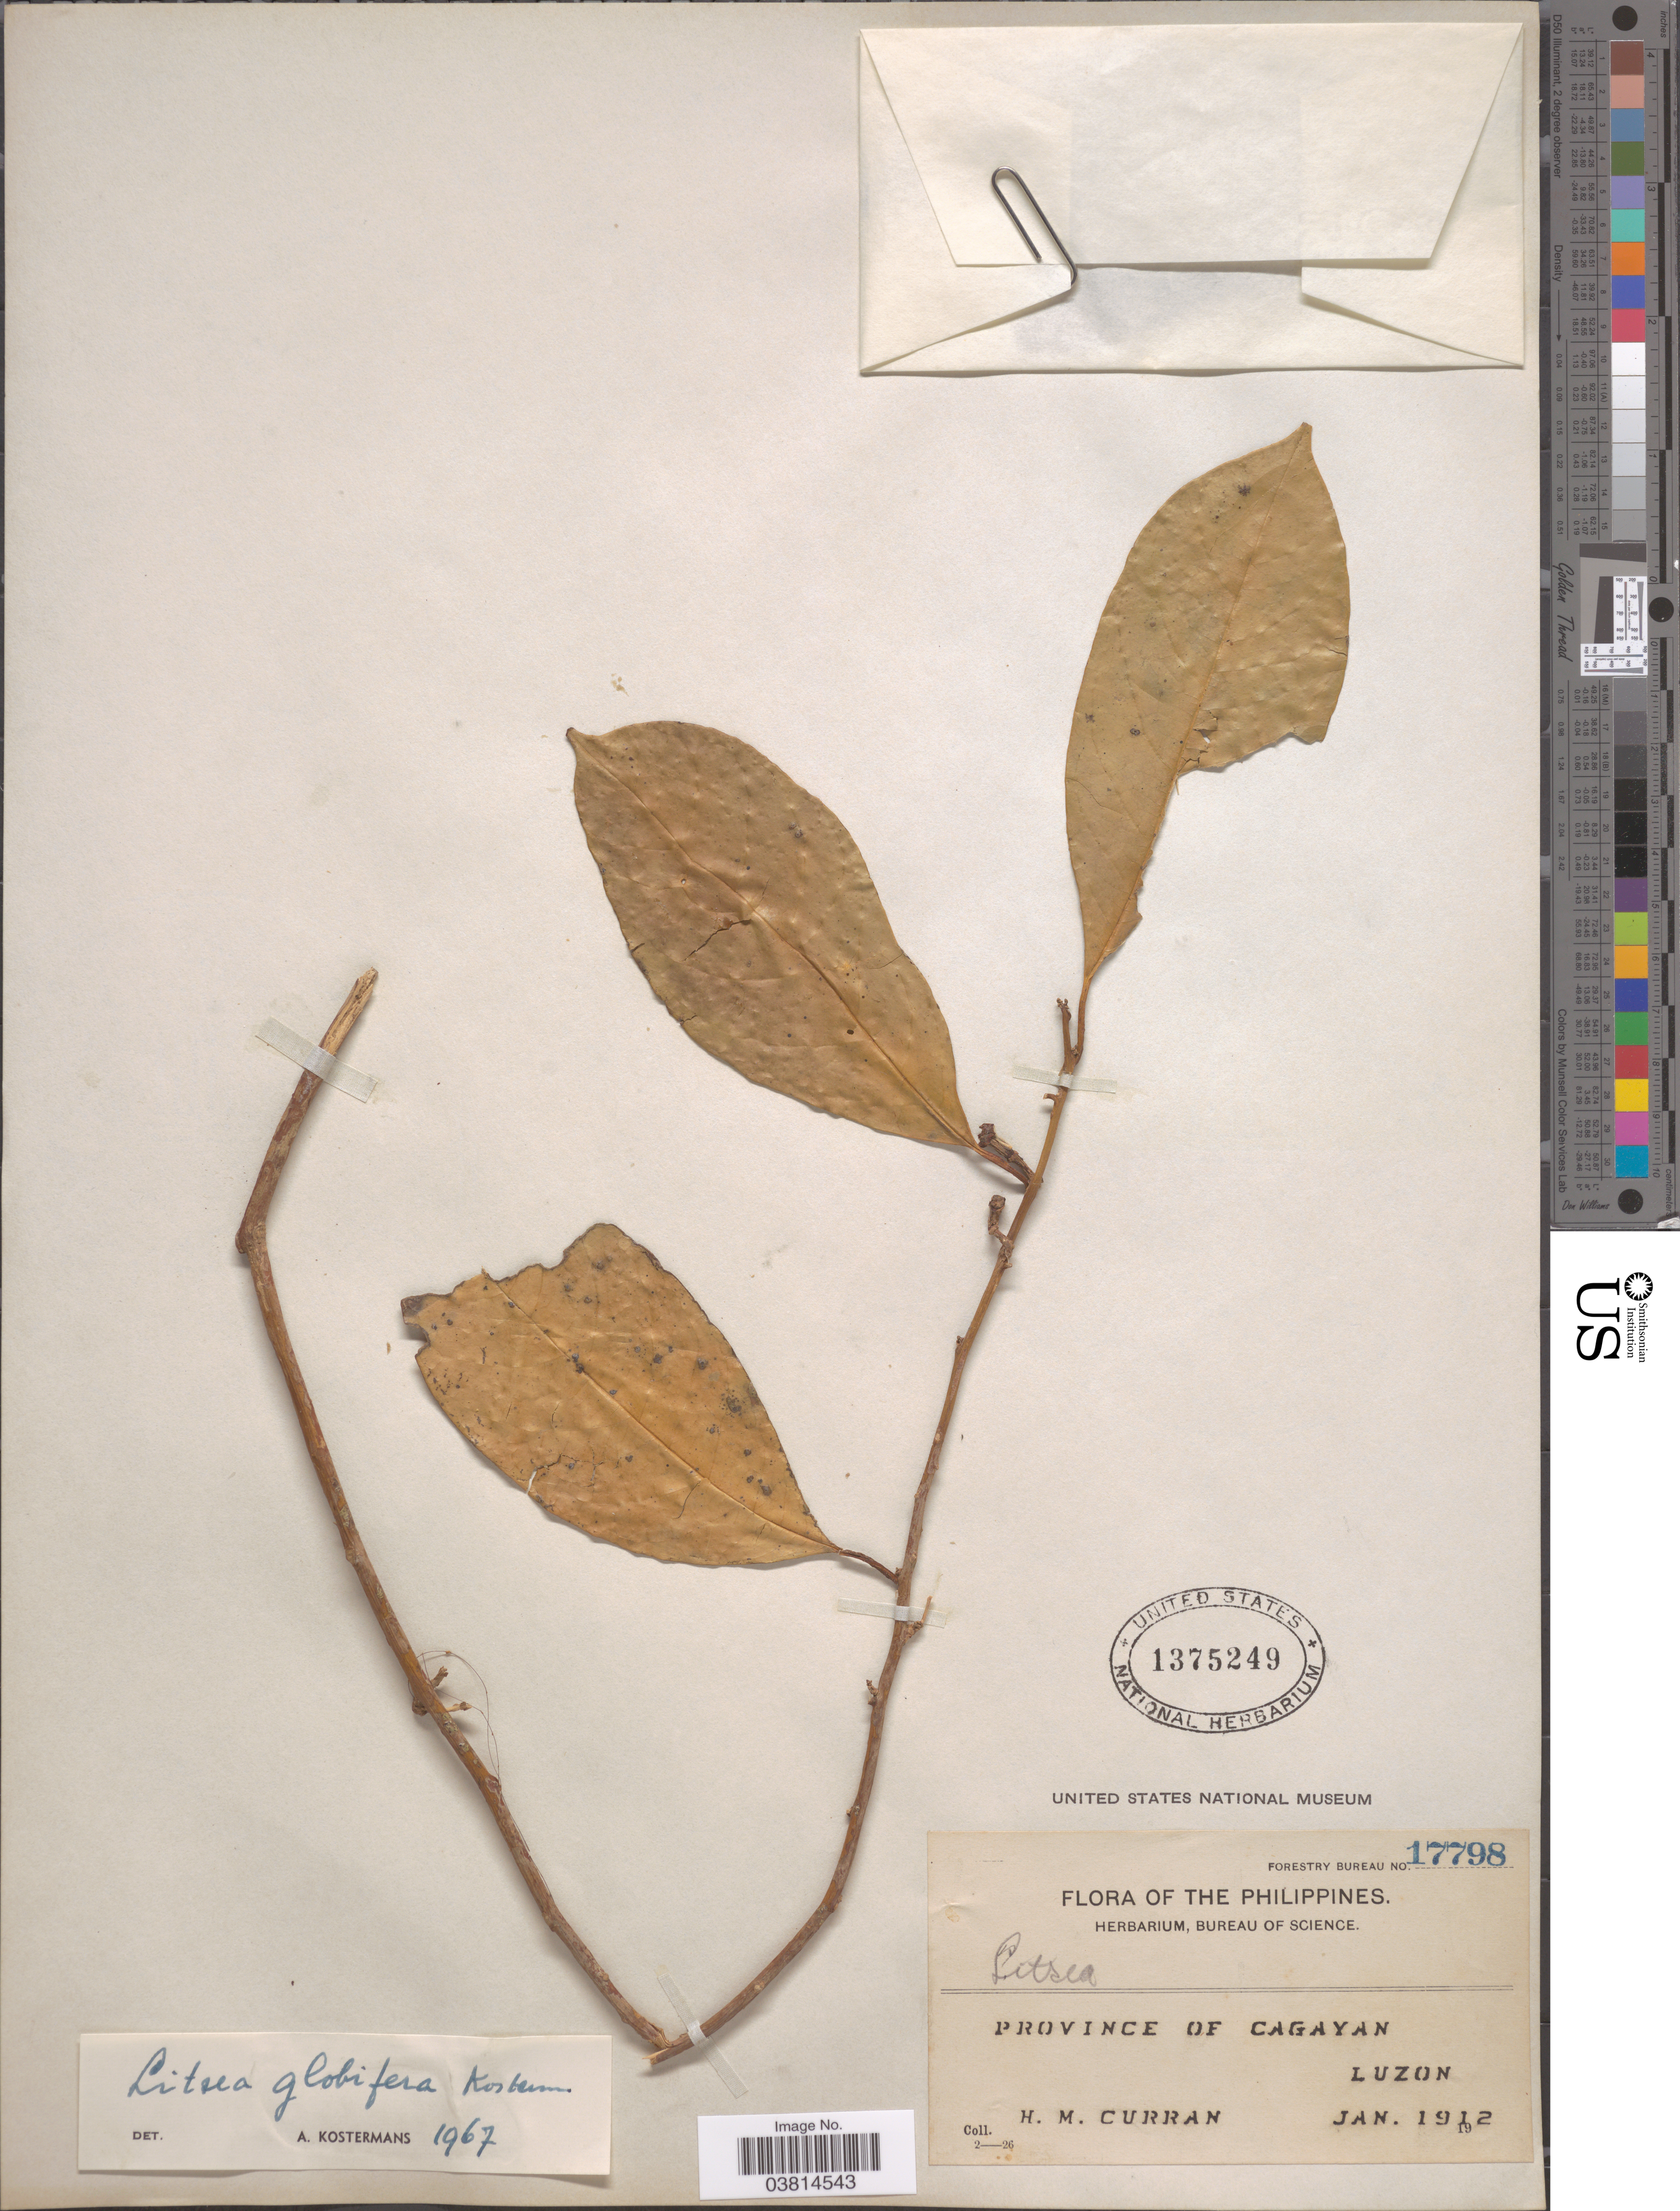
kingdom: Plantae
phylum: Tracheophyta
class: Magnoliopsida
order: Laurales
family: Lauraceae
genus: Litsea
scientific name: Litsea globifera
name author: Kosterm.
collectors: H. M. Curran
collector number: Forestry Bureau 17798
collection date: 1912-01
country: Philippines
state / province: Cagayan Valley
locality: Province of Cagayan. Luzon.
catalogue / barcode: US 1375249